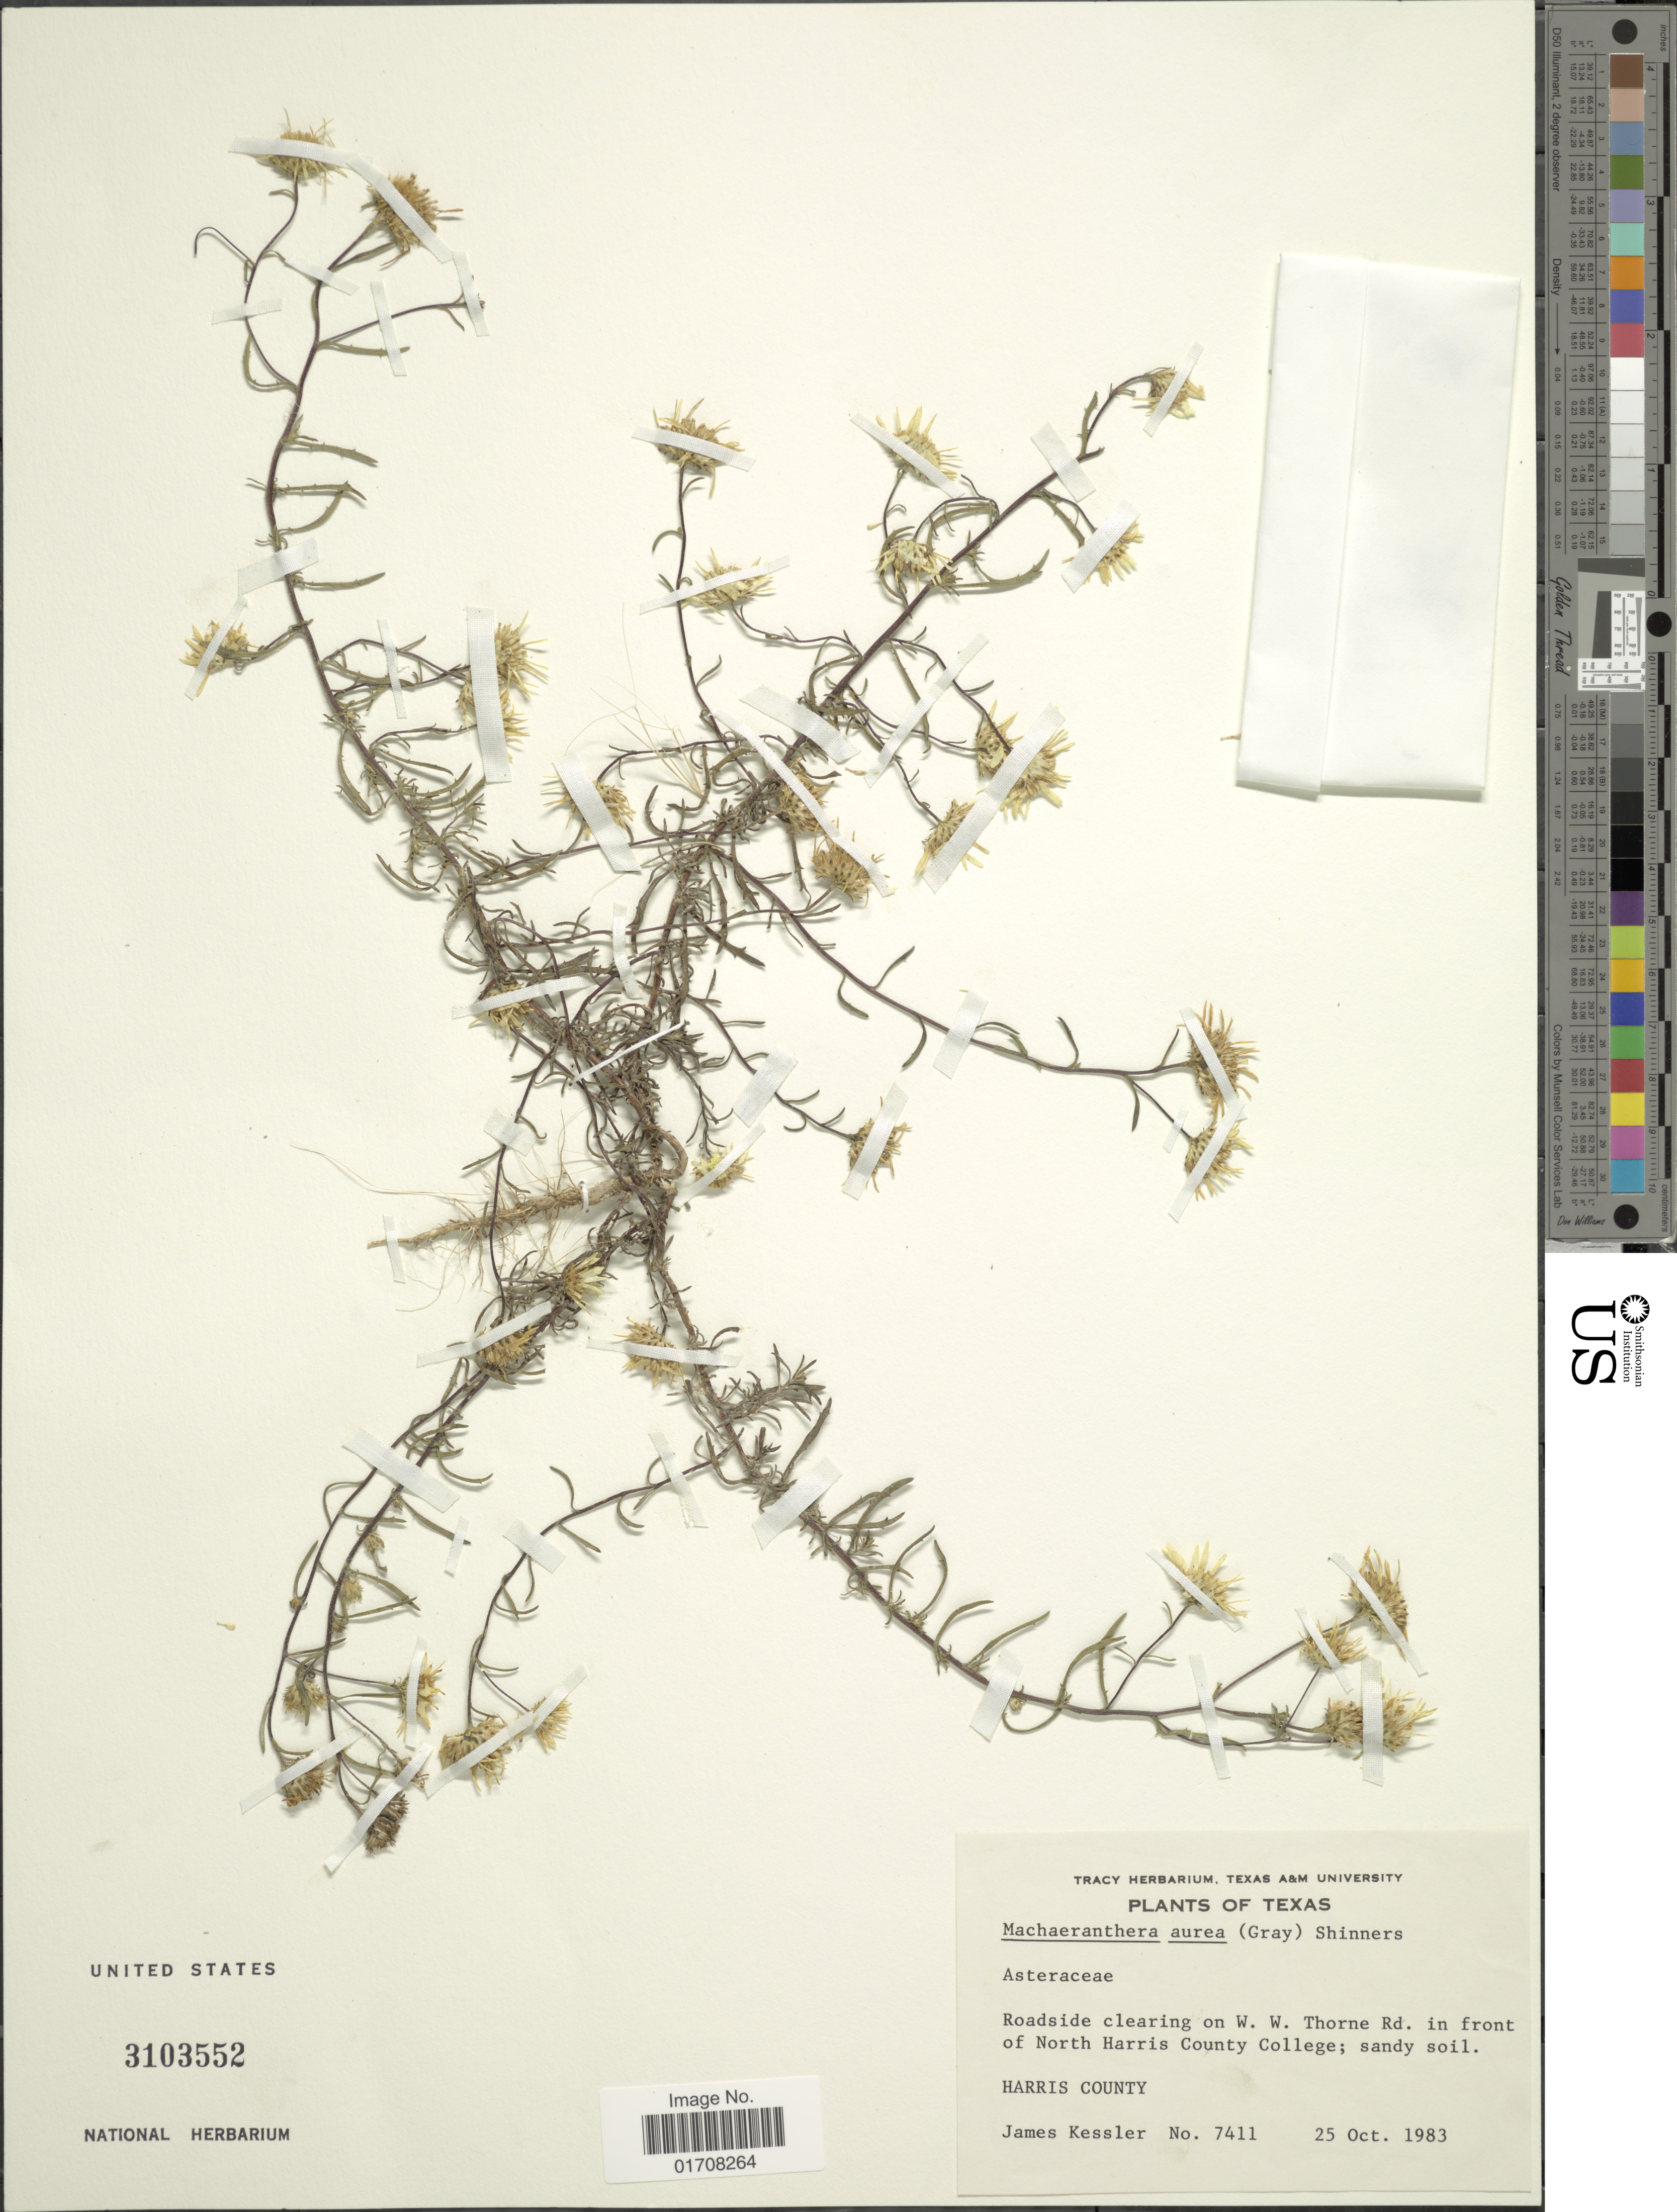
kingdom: Plantae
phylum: Tracheophyta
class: Magnoliopsida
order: Asterales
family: Asteraceae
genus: Machaeranthera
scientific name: Machaeranthera aurea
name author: (A. Gray) Shinners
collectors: J. W. Kessler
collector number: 7411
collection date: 1983-10-25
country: United States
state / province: Texas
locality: W. W. Thorne Rd. in front of North Harris County College, Harris County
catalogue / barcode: US 3103552